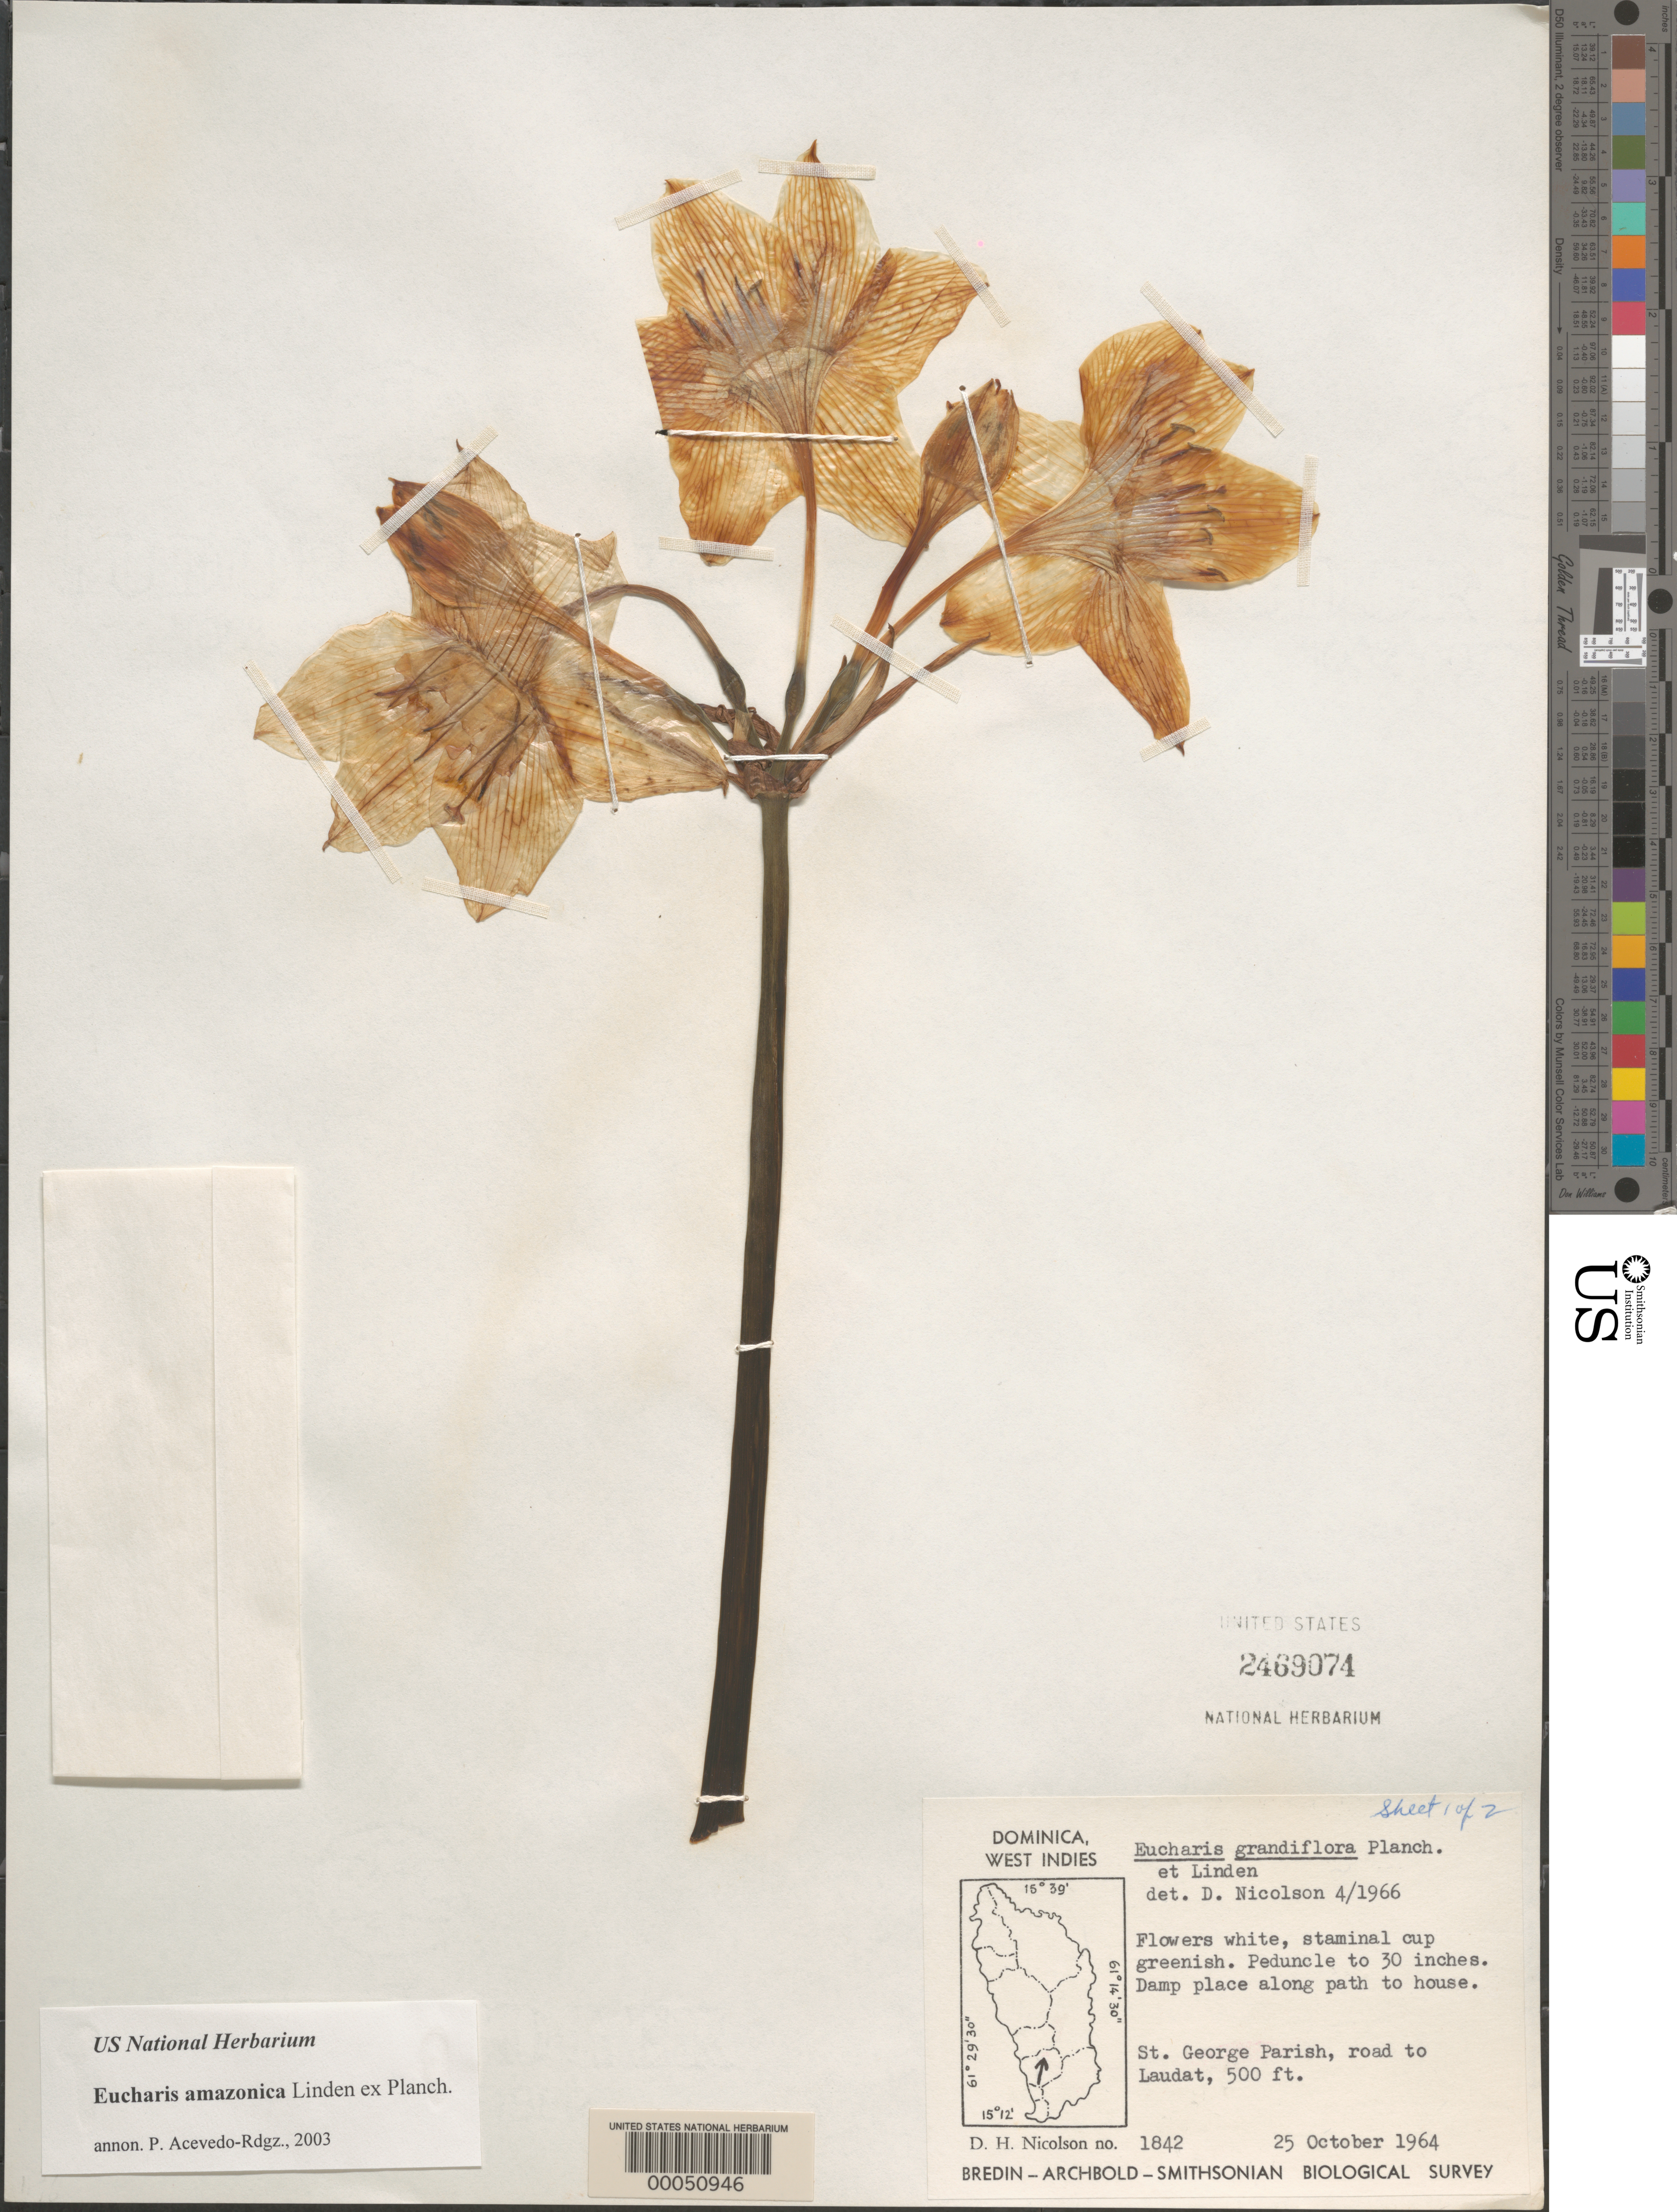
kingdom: Plantae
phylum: Tracheophyta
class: Liliopsida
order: Asparagales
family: Amaryllidaceae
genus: Eucharis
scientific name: Eucharis grandiflora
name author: Planch. & B.L. Linden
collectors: D. H. Nicolson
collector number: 1842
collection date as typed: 25 Oct 1964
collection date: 1964-10-25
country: Dominica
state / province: St. George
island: Dominica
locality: Road to laudat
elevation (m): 152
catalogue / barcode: US 2469074